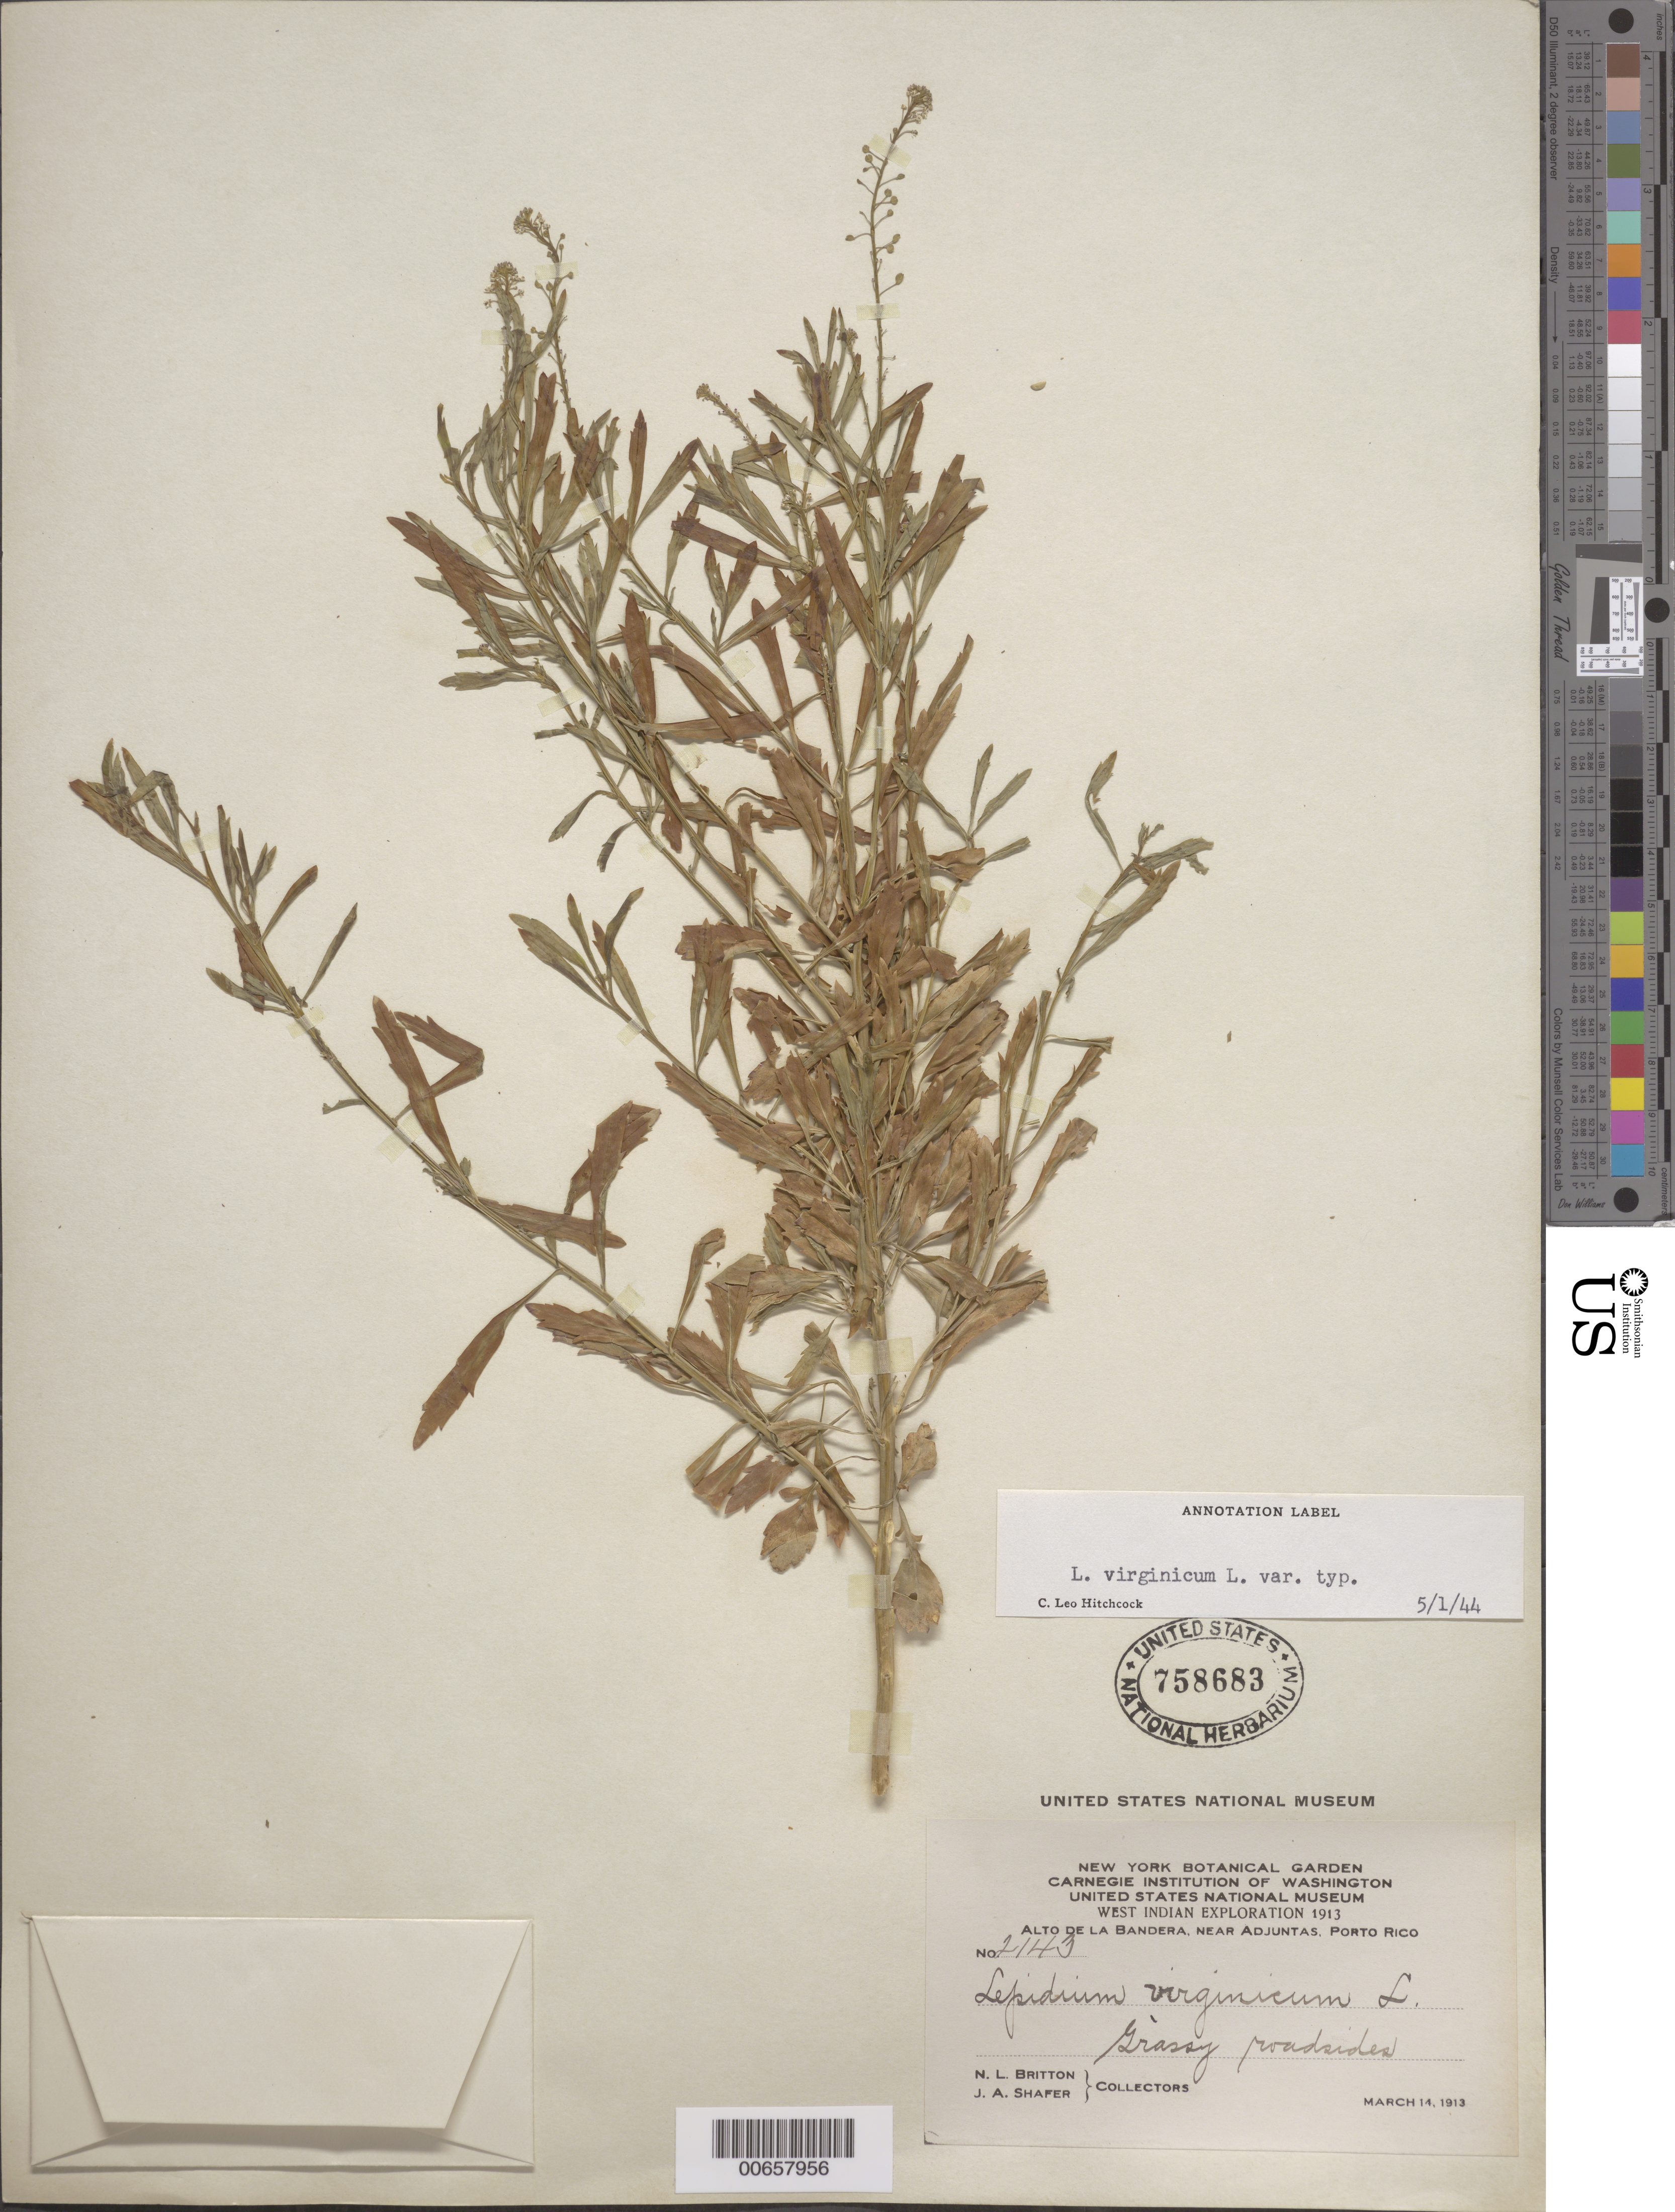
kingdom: Plantae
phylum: Tracheophyta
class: Magnoliopsida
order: Brassicales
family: Brassicaceae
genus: Lepidium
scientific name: Lepidium virginicum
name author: L.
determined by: Hitchcock, Albert S.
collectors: N. Britton & J. A. Shafer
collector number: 2143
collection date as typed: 14 Mar 1913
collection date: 1913-03-14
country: Puerto Rico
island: Greater Antilles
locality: Alto de la Bandera, near Adjuntas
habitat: Grassy roadsides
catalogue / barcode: US 758683